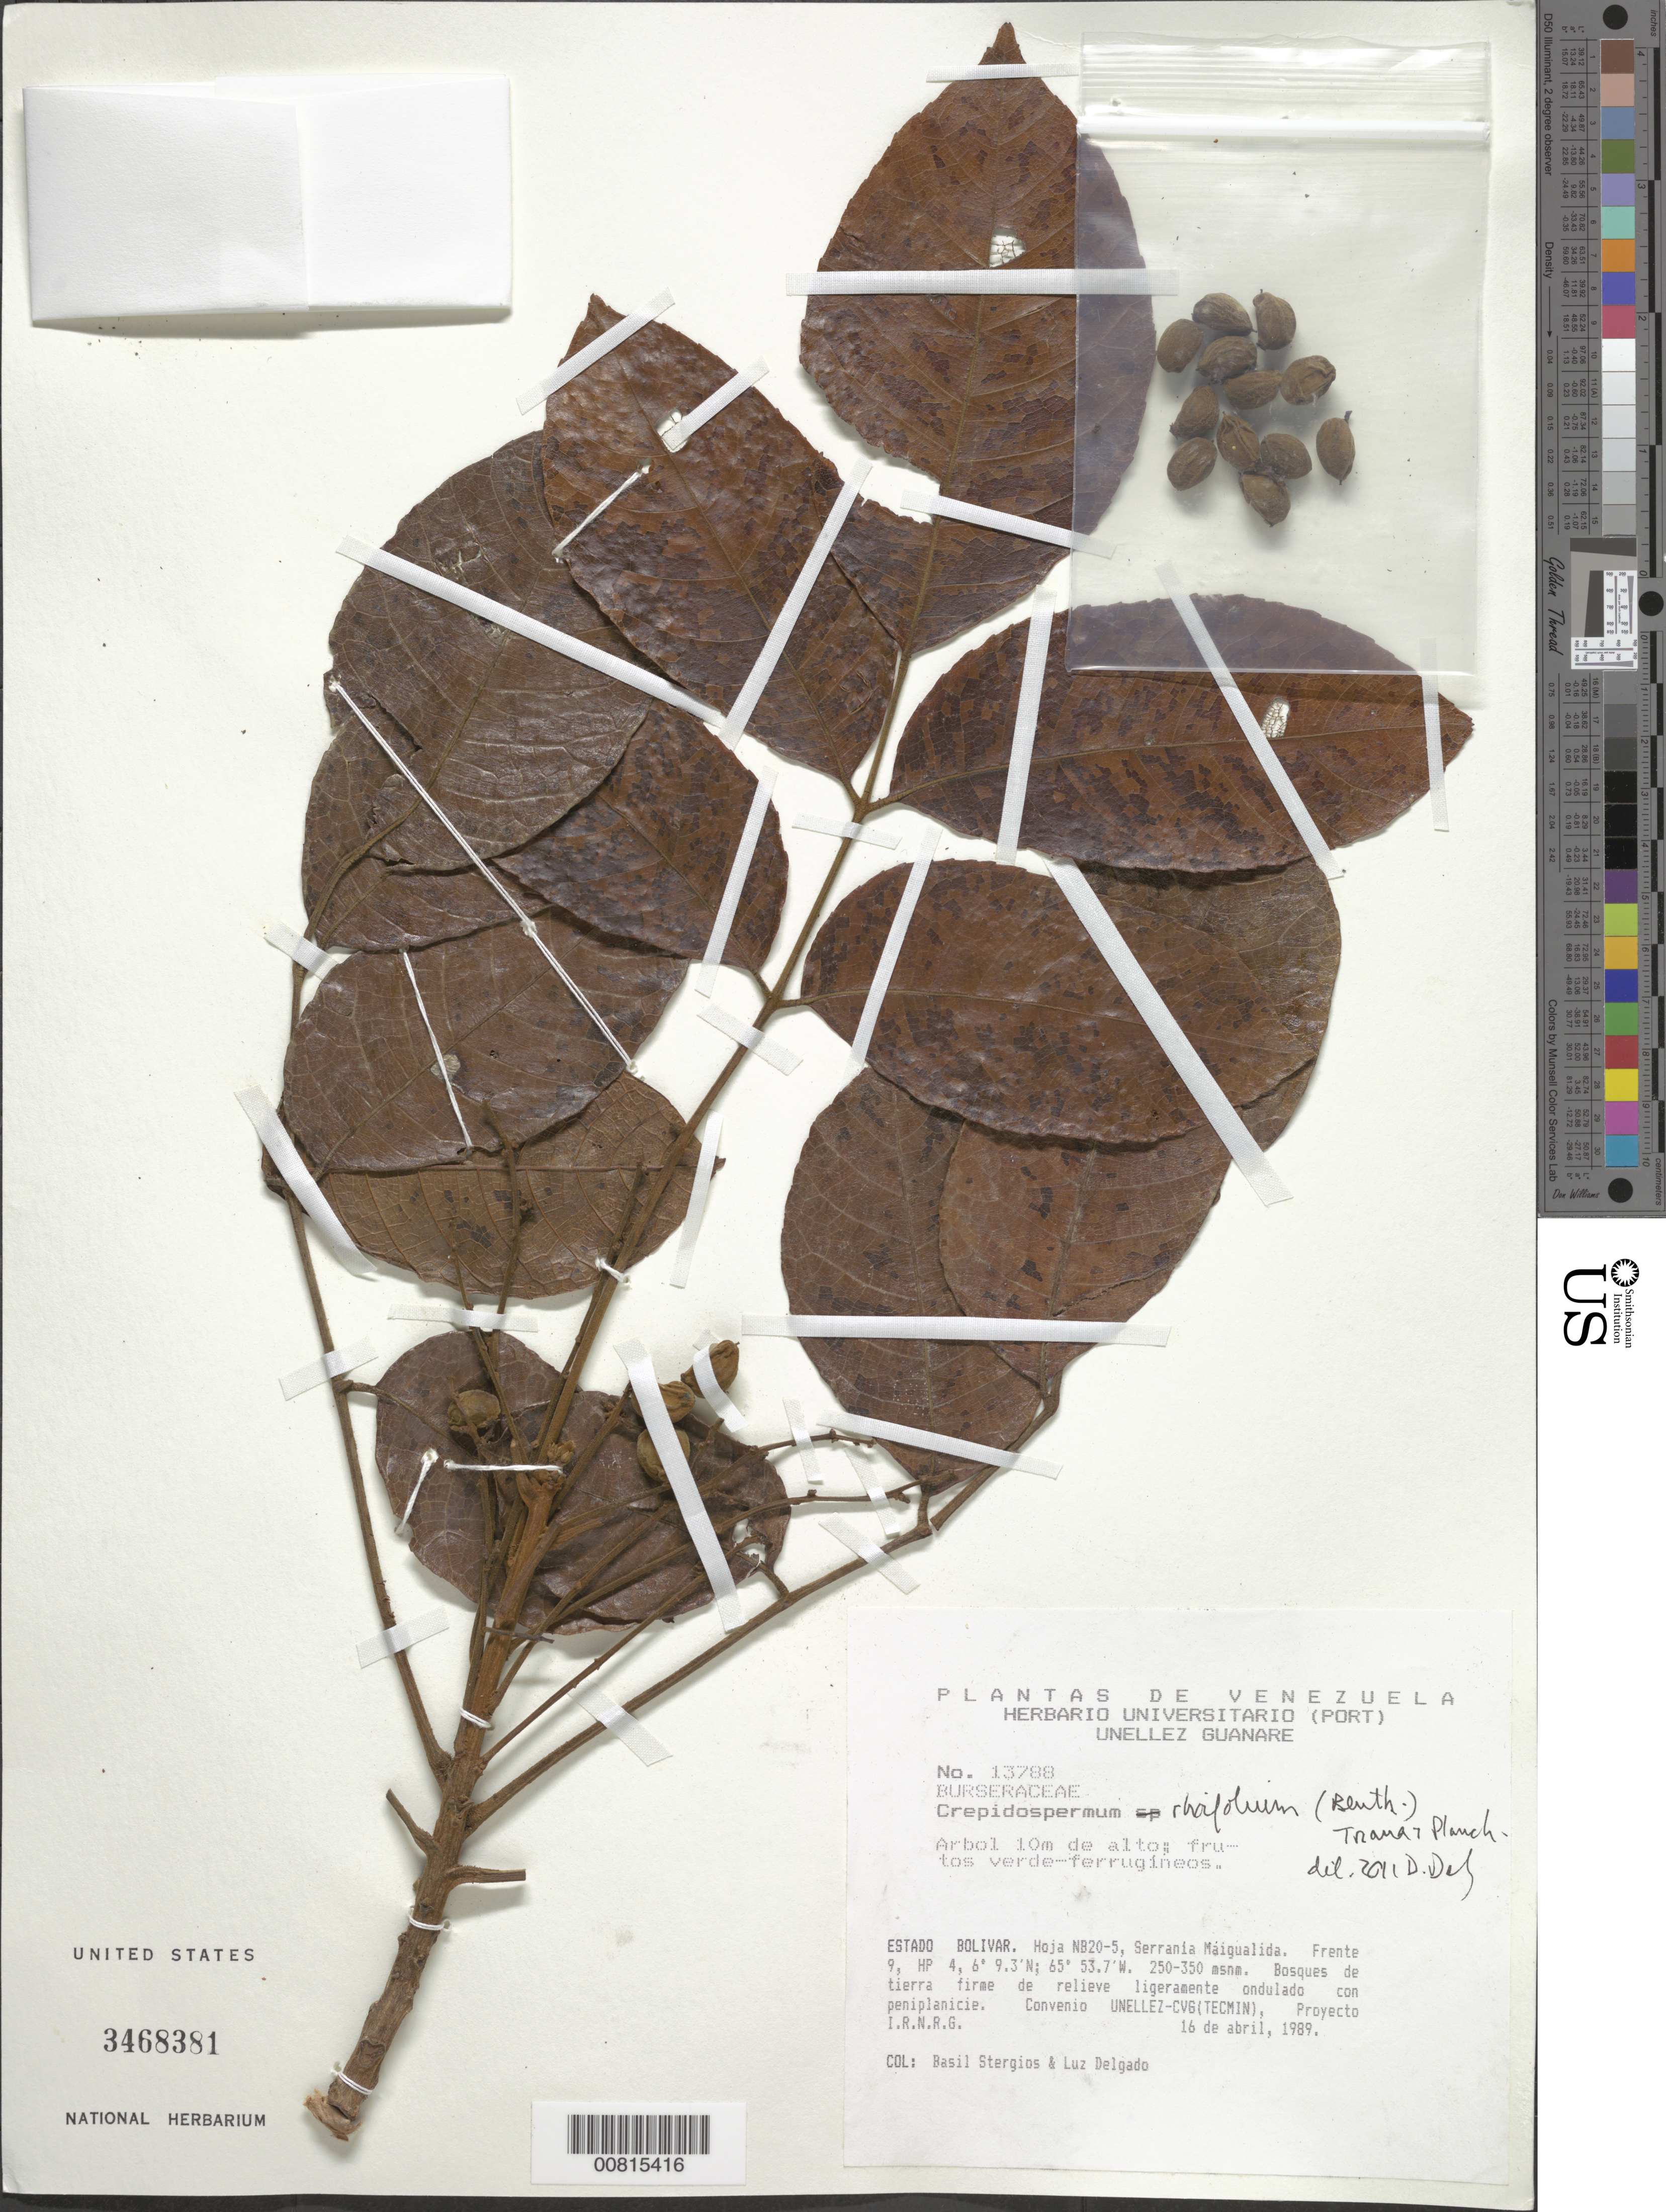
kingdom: Plantae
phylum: Tracheophyta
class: Magnoliopsida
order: Sapindales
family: Burseraceae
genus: Protium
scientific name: Protium rhoifolium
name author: (Benth.) Byng & Christenh.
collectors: B. G. Stergios & L. Delgado V.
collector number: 13788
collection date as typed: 16-Apr-89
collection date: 1989-04-16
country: Venezuela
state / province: Bolívar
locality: Serrania Maigualida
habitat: Bosque de tierra firme de relieve ligeramente ondulado con peniplanicie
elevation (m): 250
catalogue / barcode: US 3468381